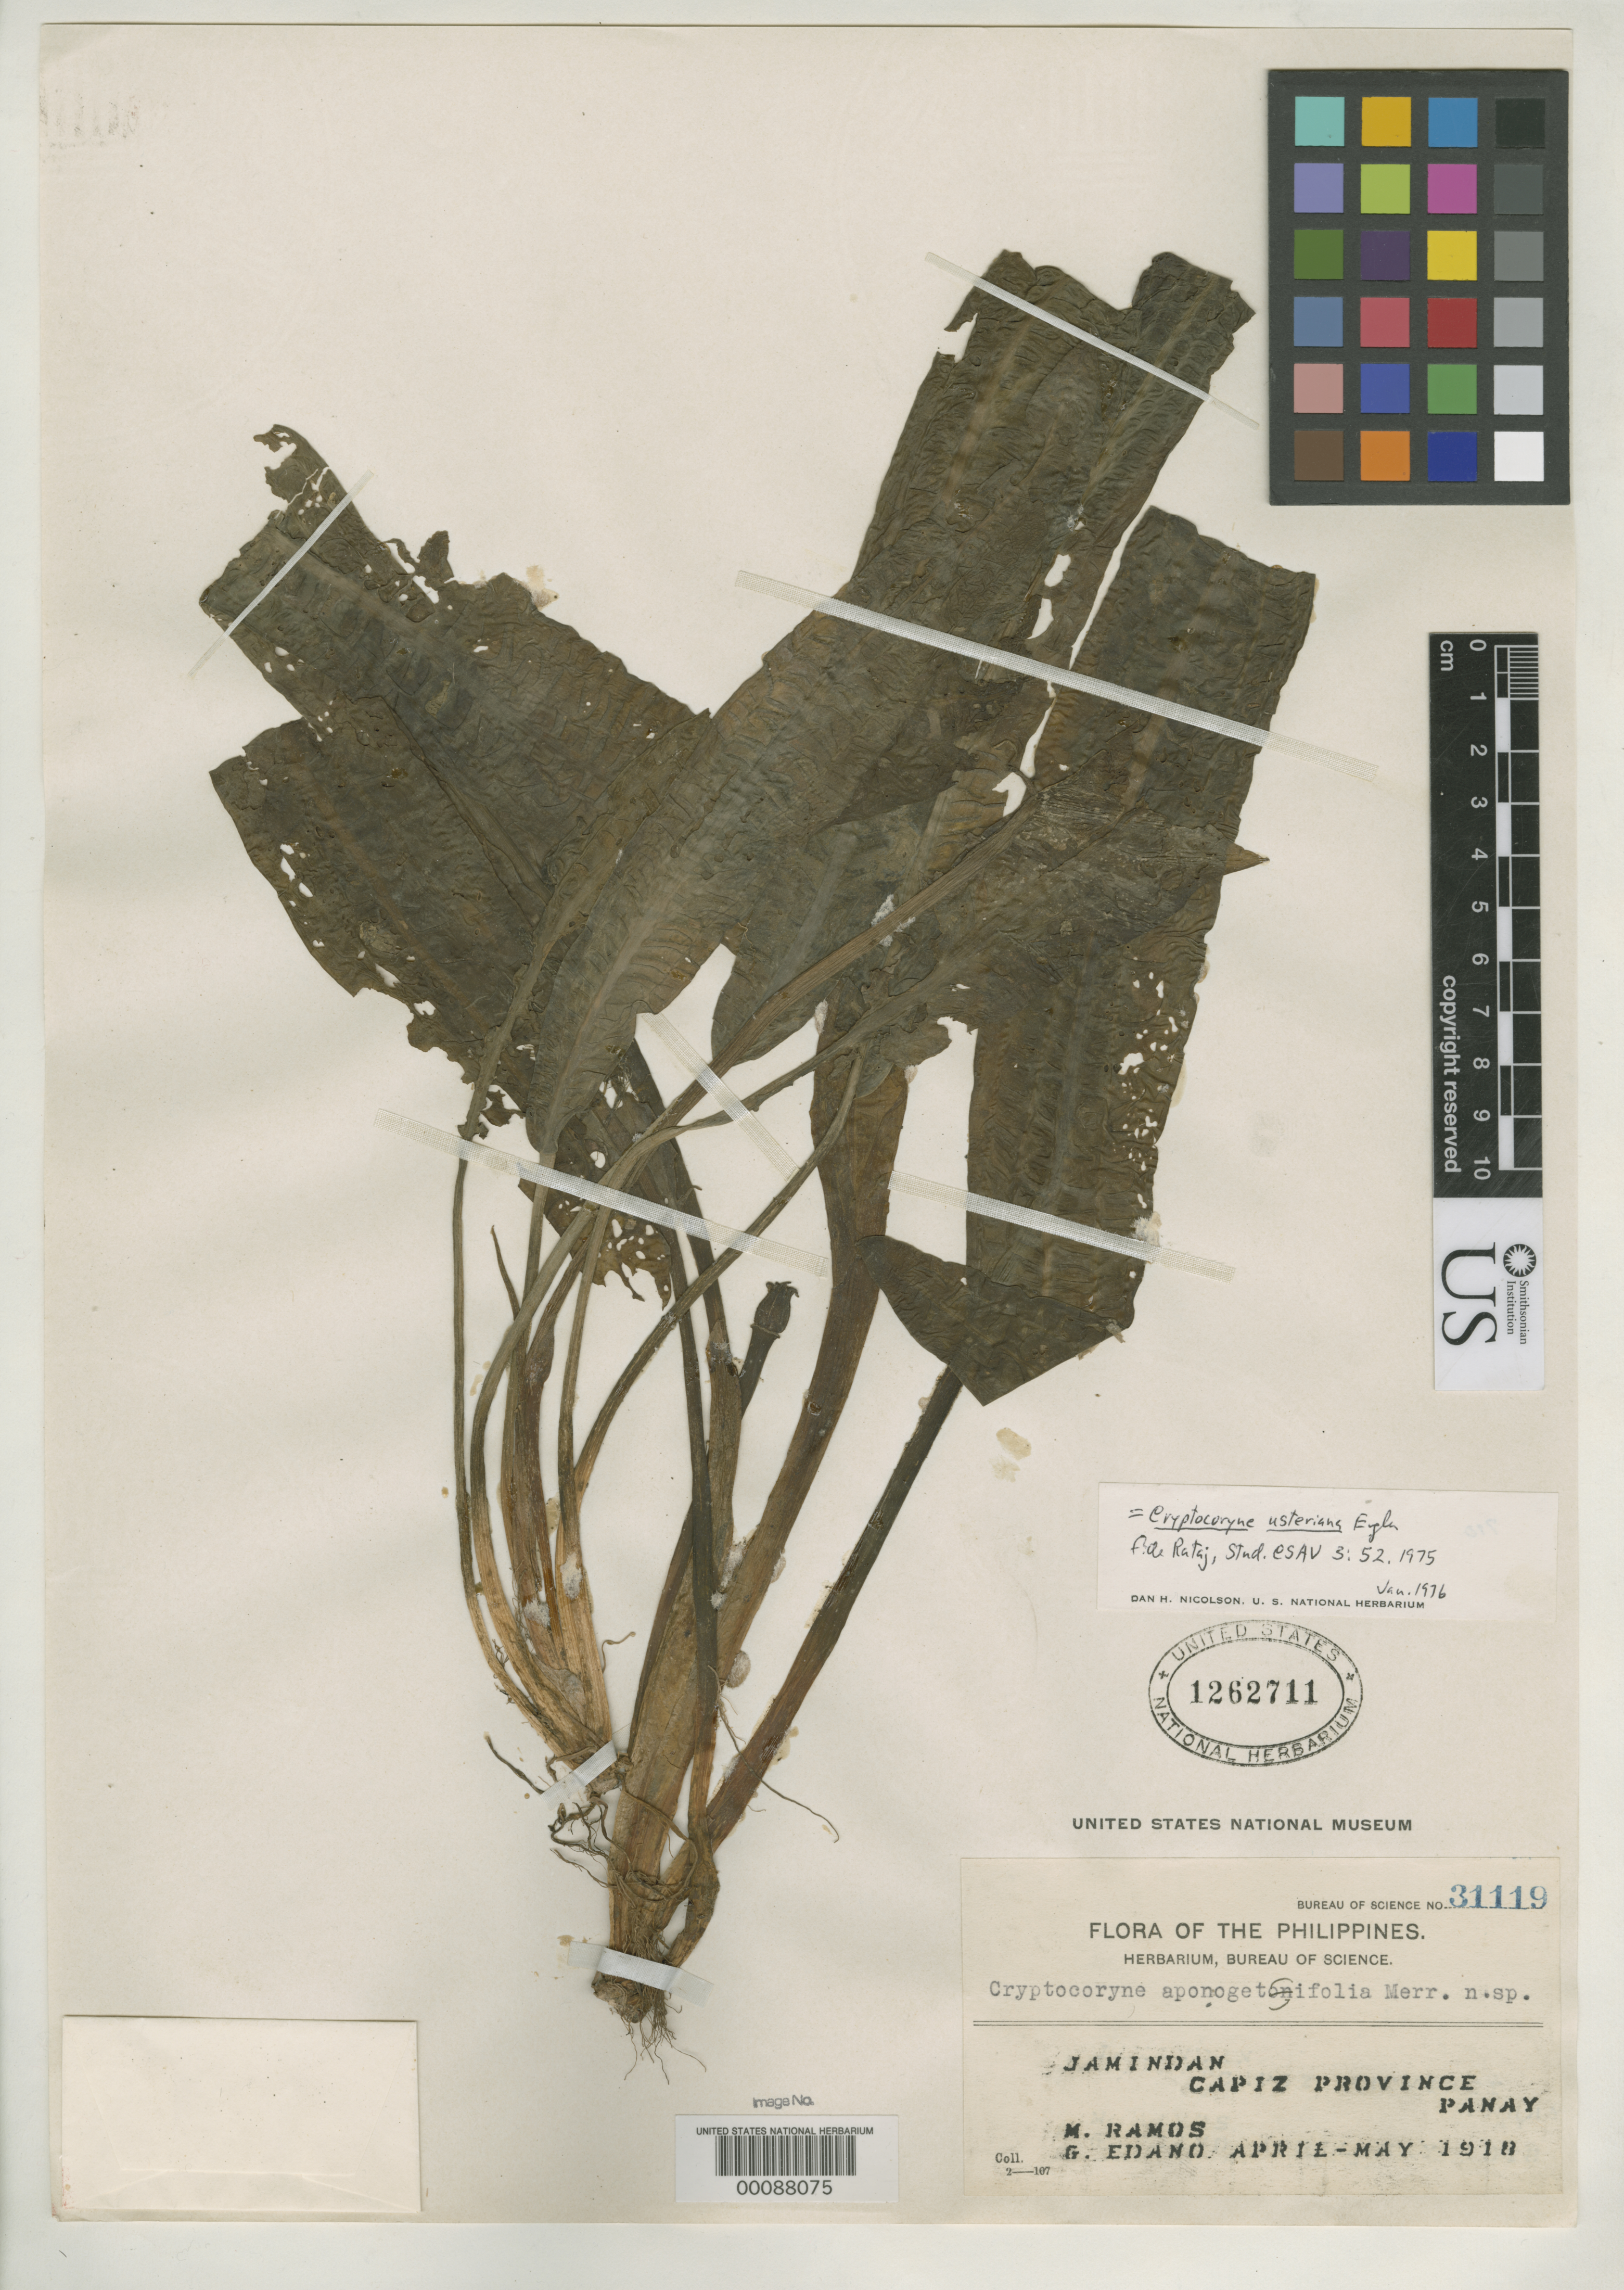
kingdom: Plantae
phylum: Tracheophyta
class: Liliopsida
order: Alismatales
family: Araceae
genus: Cryptocoryne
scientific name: Cryptocoryne aponogetifolia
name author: Merr.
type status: Isotype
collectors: M. Ramos & G. E. Edaño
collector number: Bur. Sci. 31119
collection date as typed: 14 Apr 1918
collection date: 1918-04-14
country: Philippines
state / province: Western Visayas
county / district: Capiz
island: Panay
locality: Jamindan.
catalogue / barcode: US 1262711